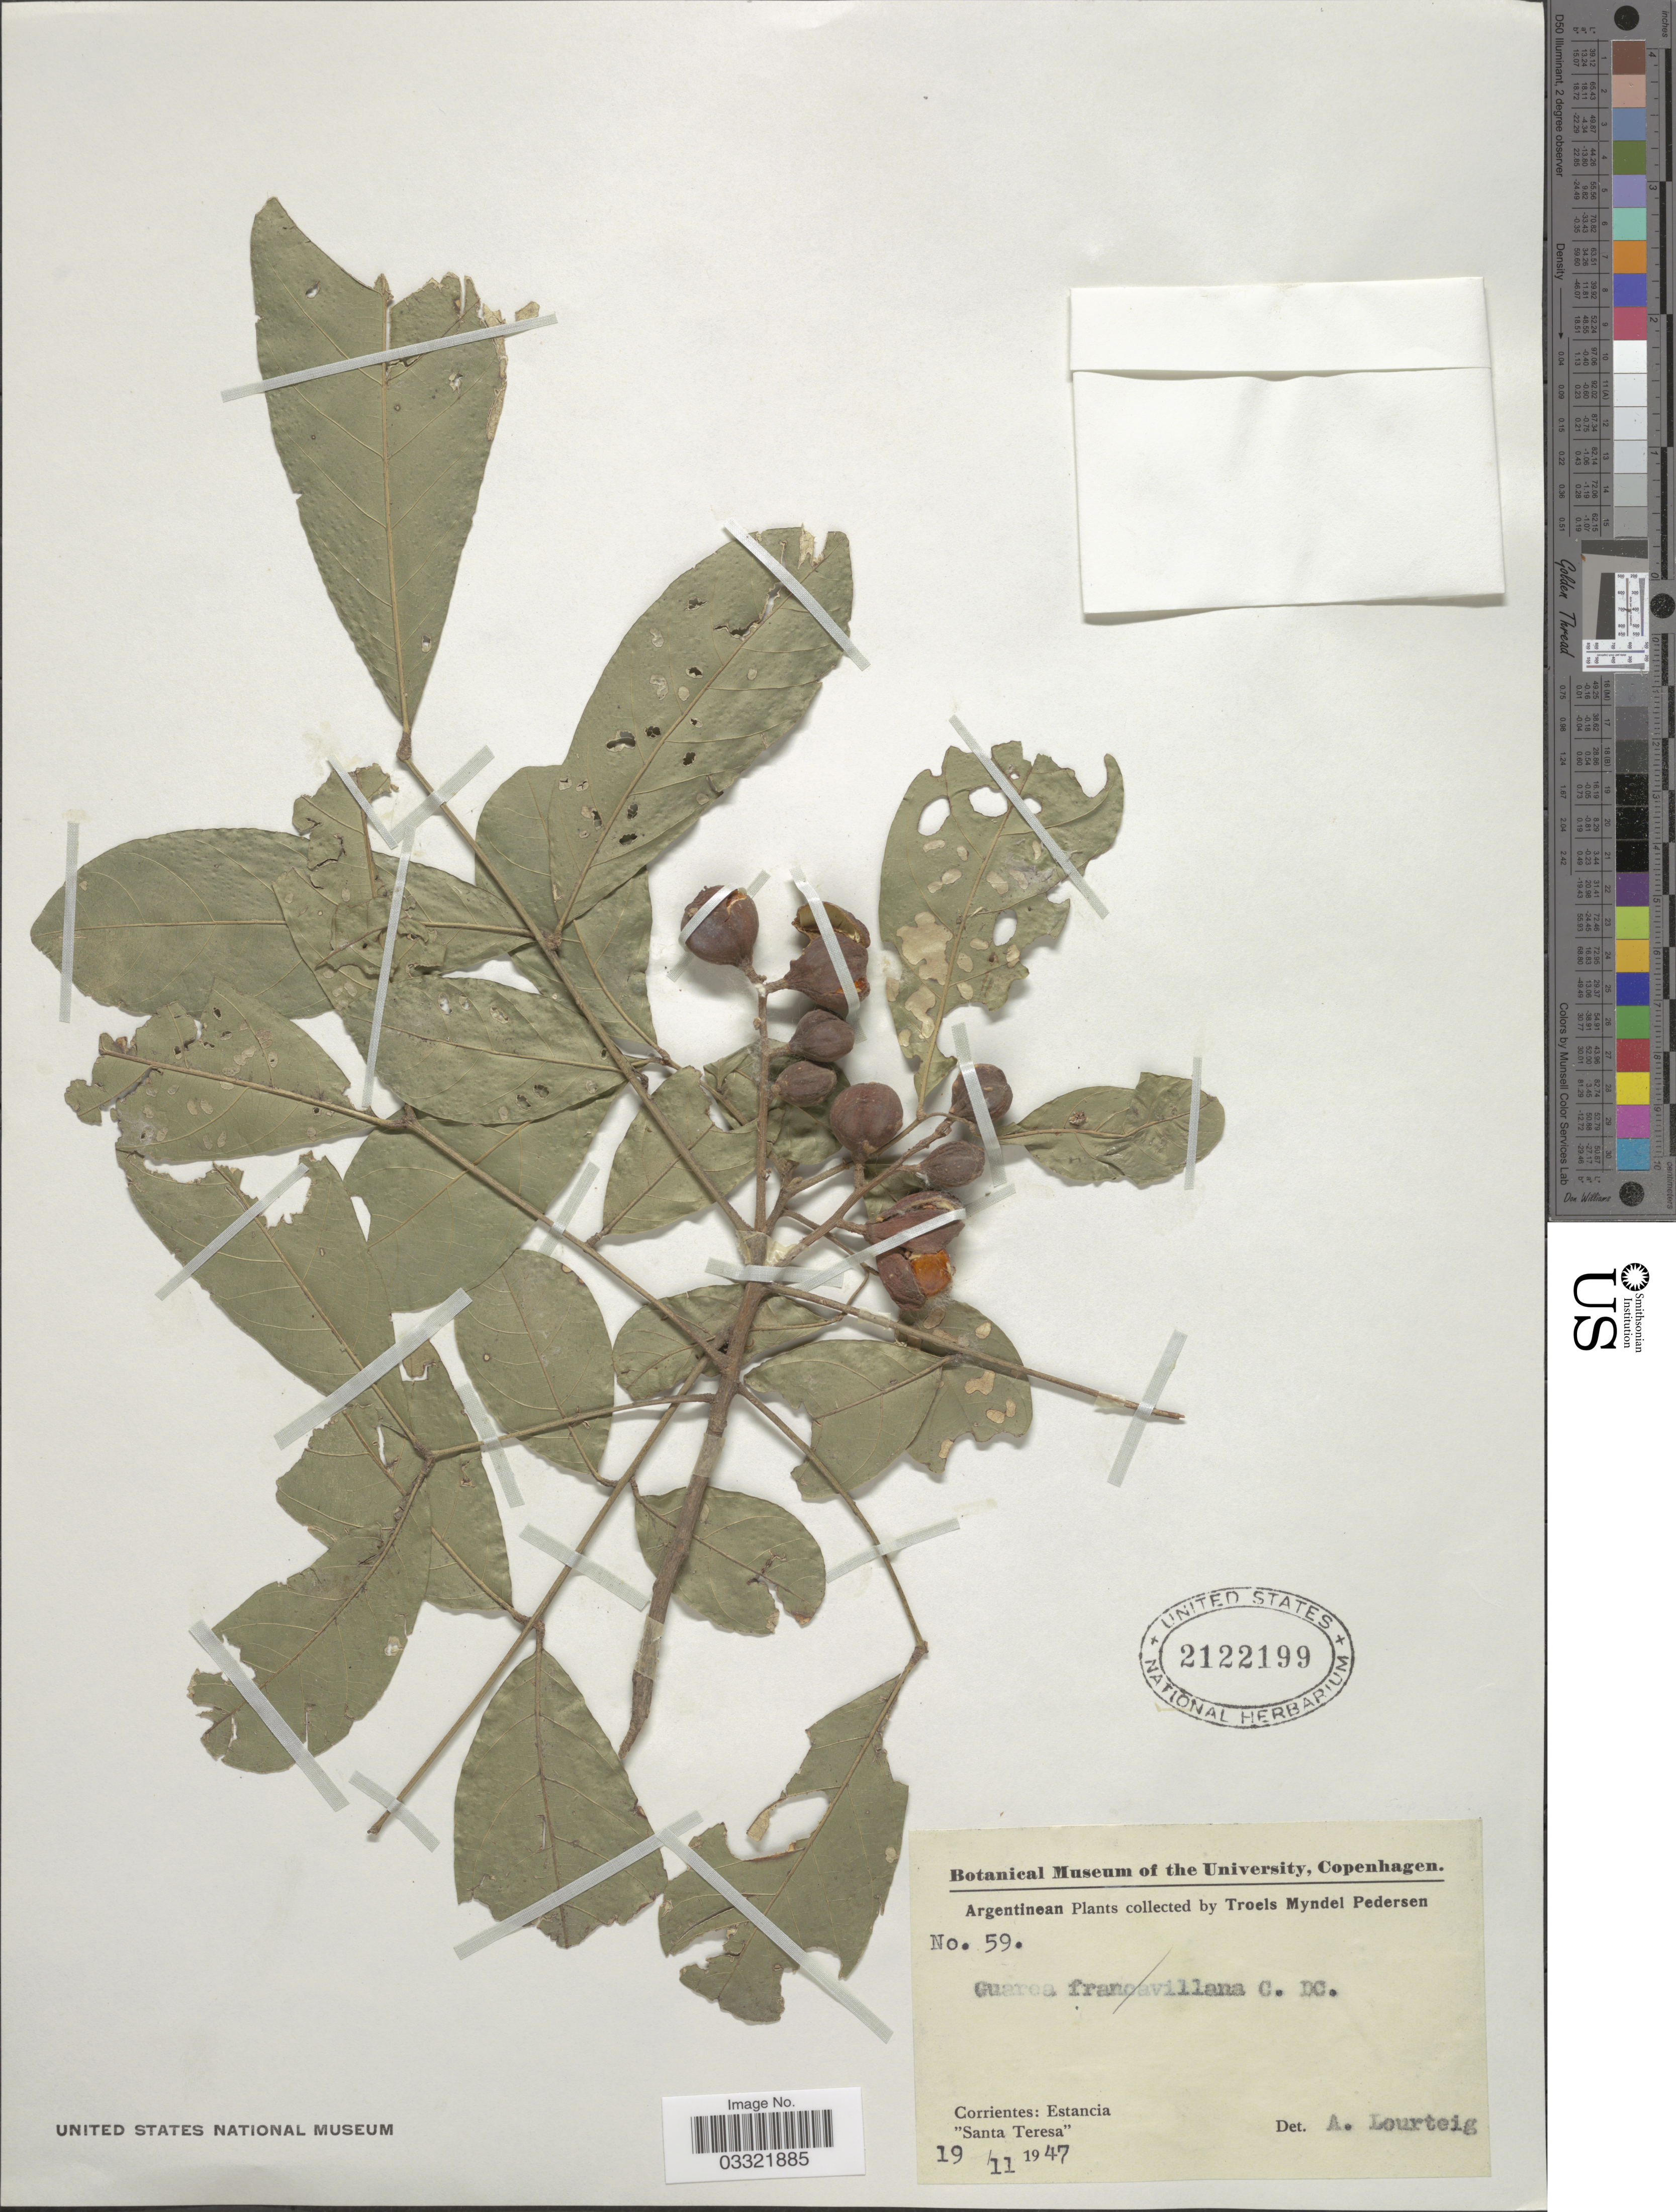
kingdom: Plantae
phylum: Tracheophyta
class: Magnoliopsida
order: Sapindales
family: Meliaceae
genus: Guarea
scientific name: Guarea sp.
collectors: T. Pederson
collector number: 59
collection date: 1947-11-19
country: Argentina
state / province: Corrientes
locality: Estancia "Santa Teresa".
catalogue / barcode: US 2122199